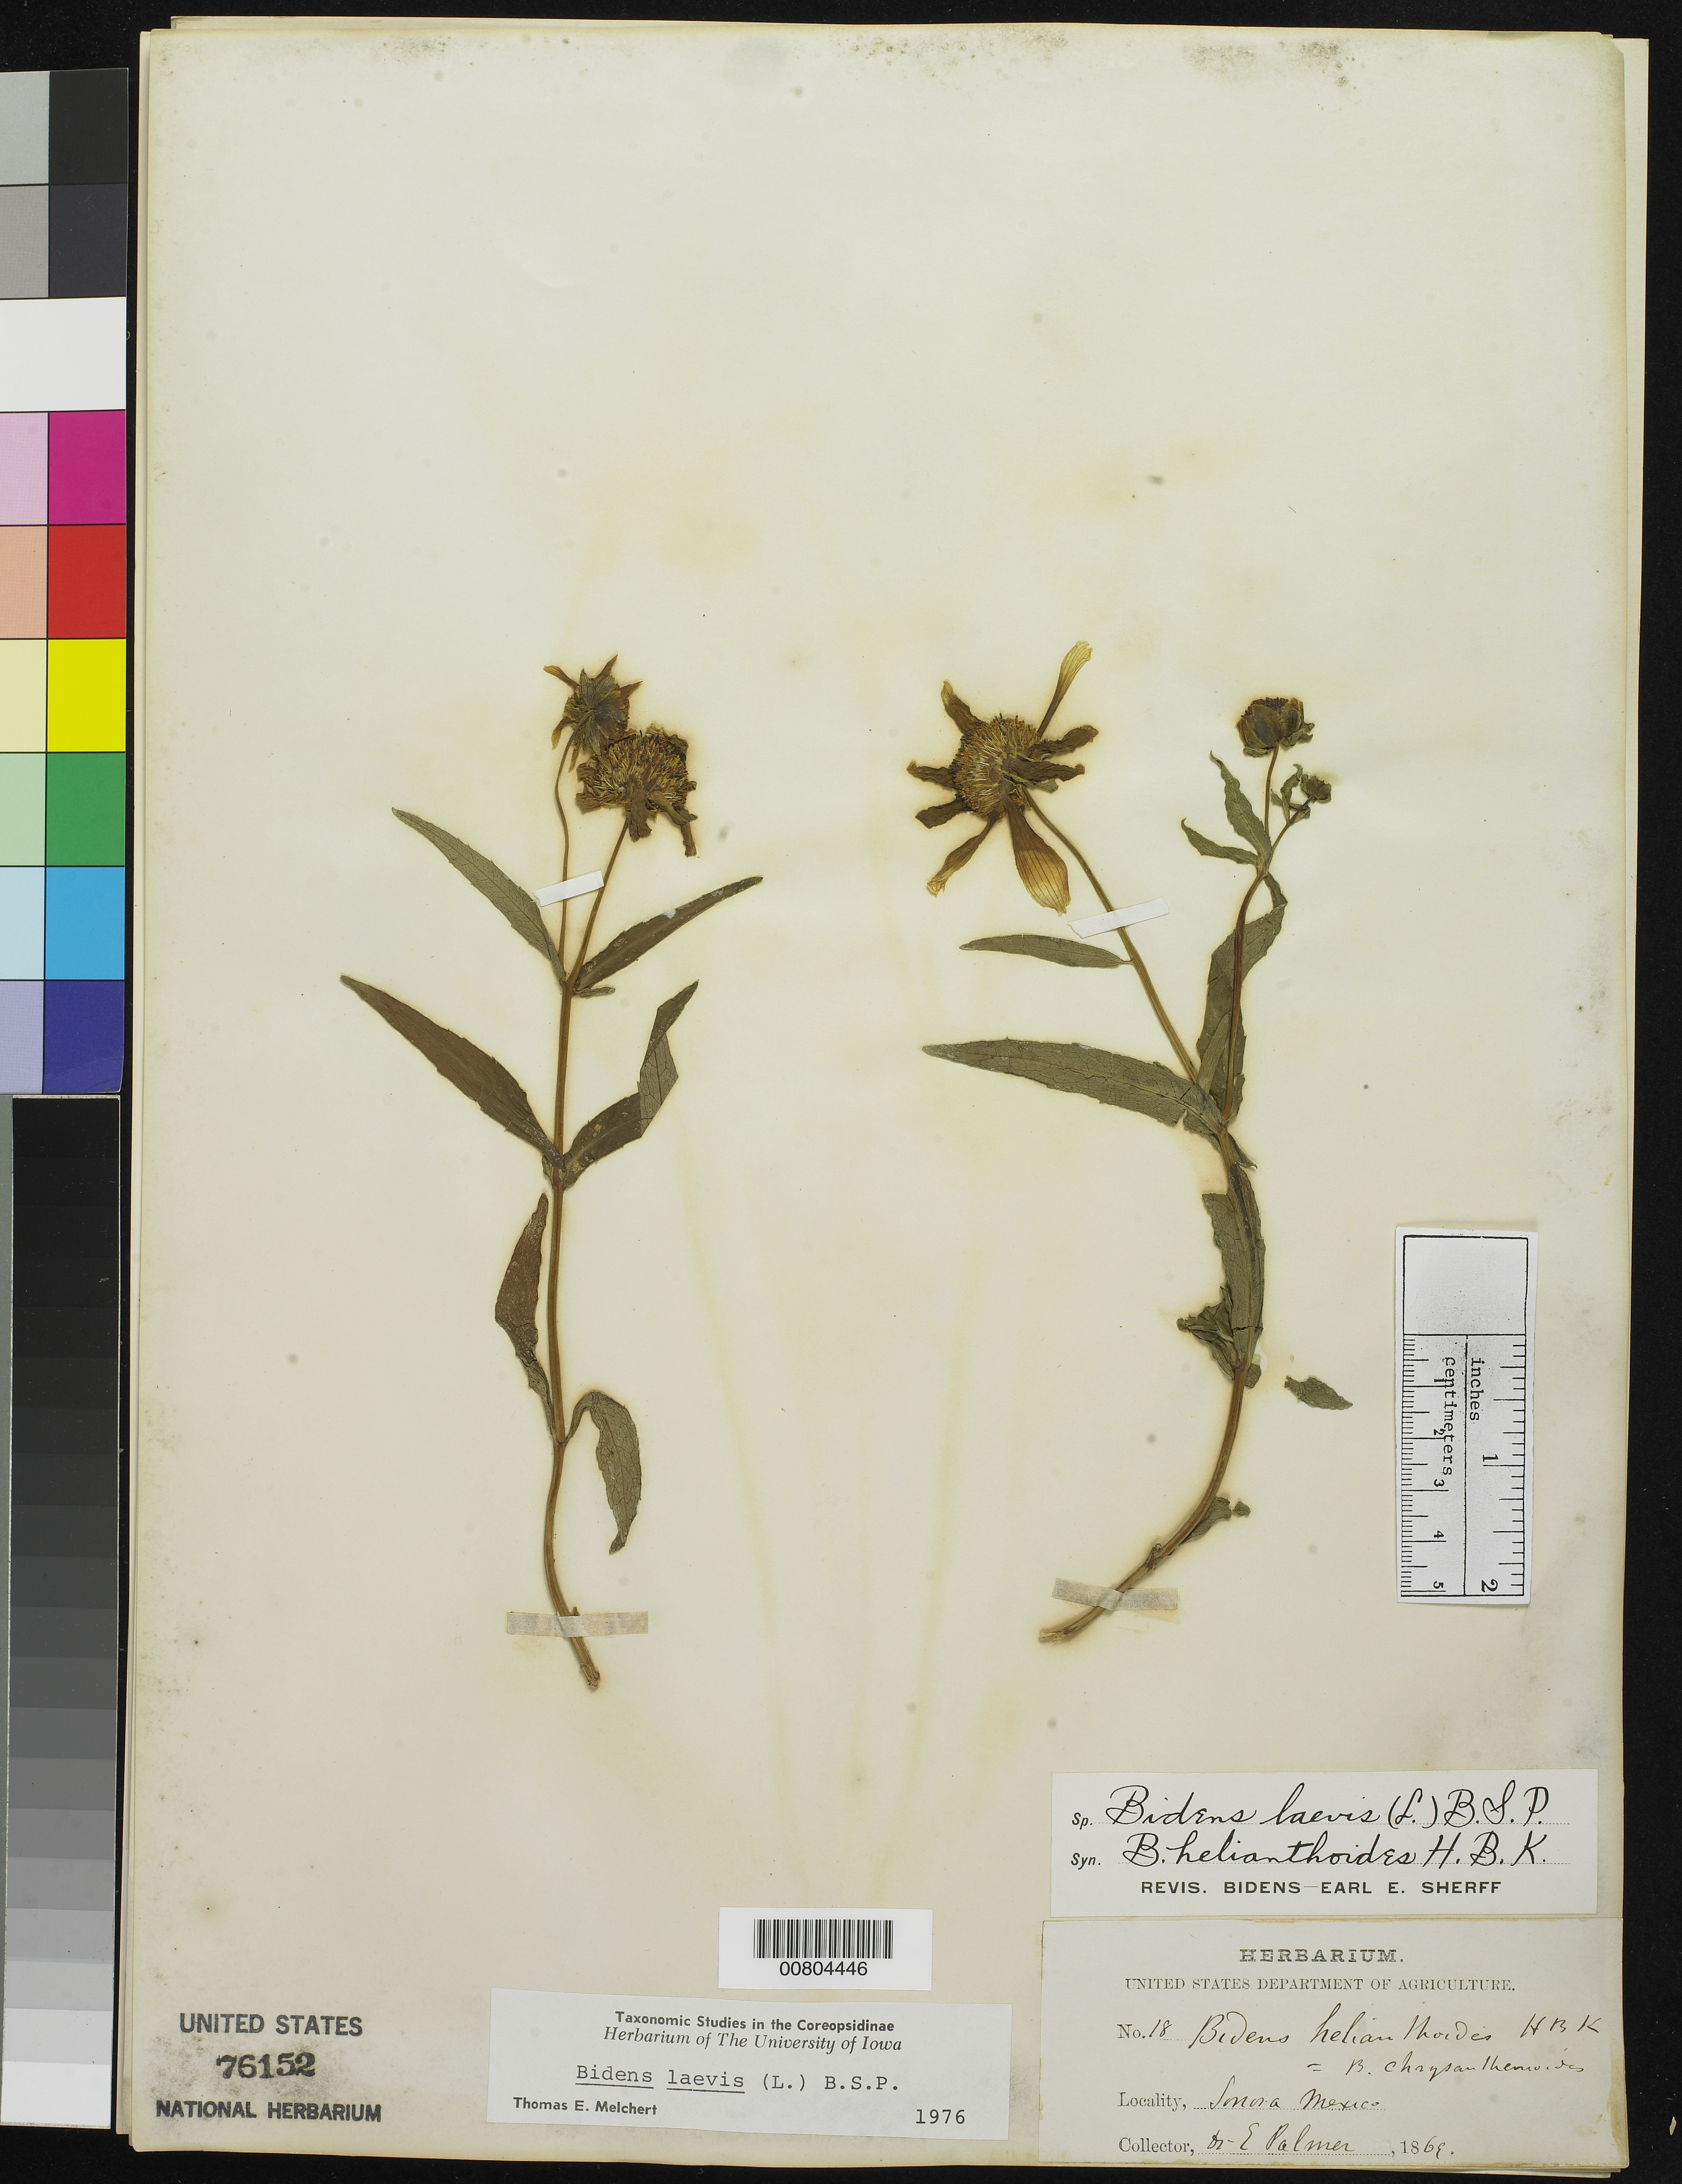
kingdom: Plantae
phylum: Tracheophyta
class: Magnoliopsida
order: Asterales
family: Asteraceae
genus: Bidens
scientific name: Bidens laevis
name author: (L.) Britton, Stearns & Poggenb.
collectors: E. Palmer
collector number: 18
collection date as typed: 1869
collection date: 1869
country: Mexico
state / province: Sonora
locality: Sonora.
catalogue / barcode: US 76152